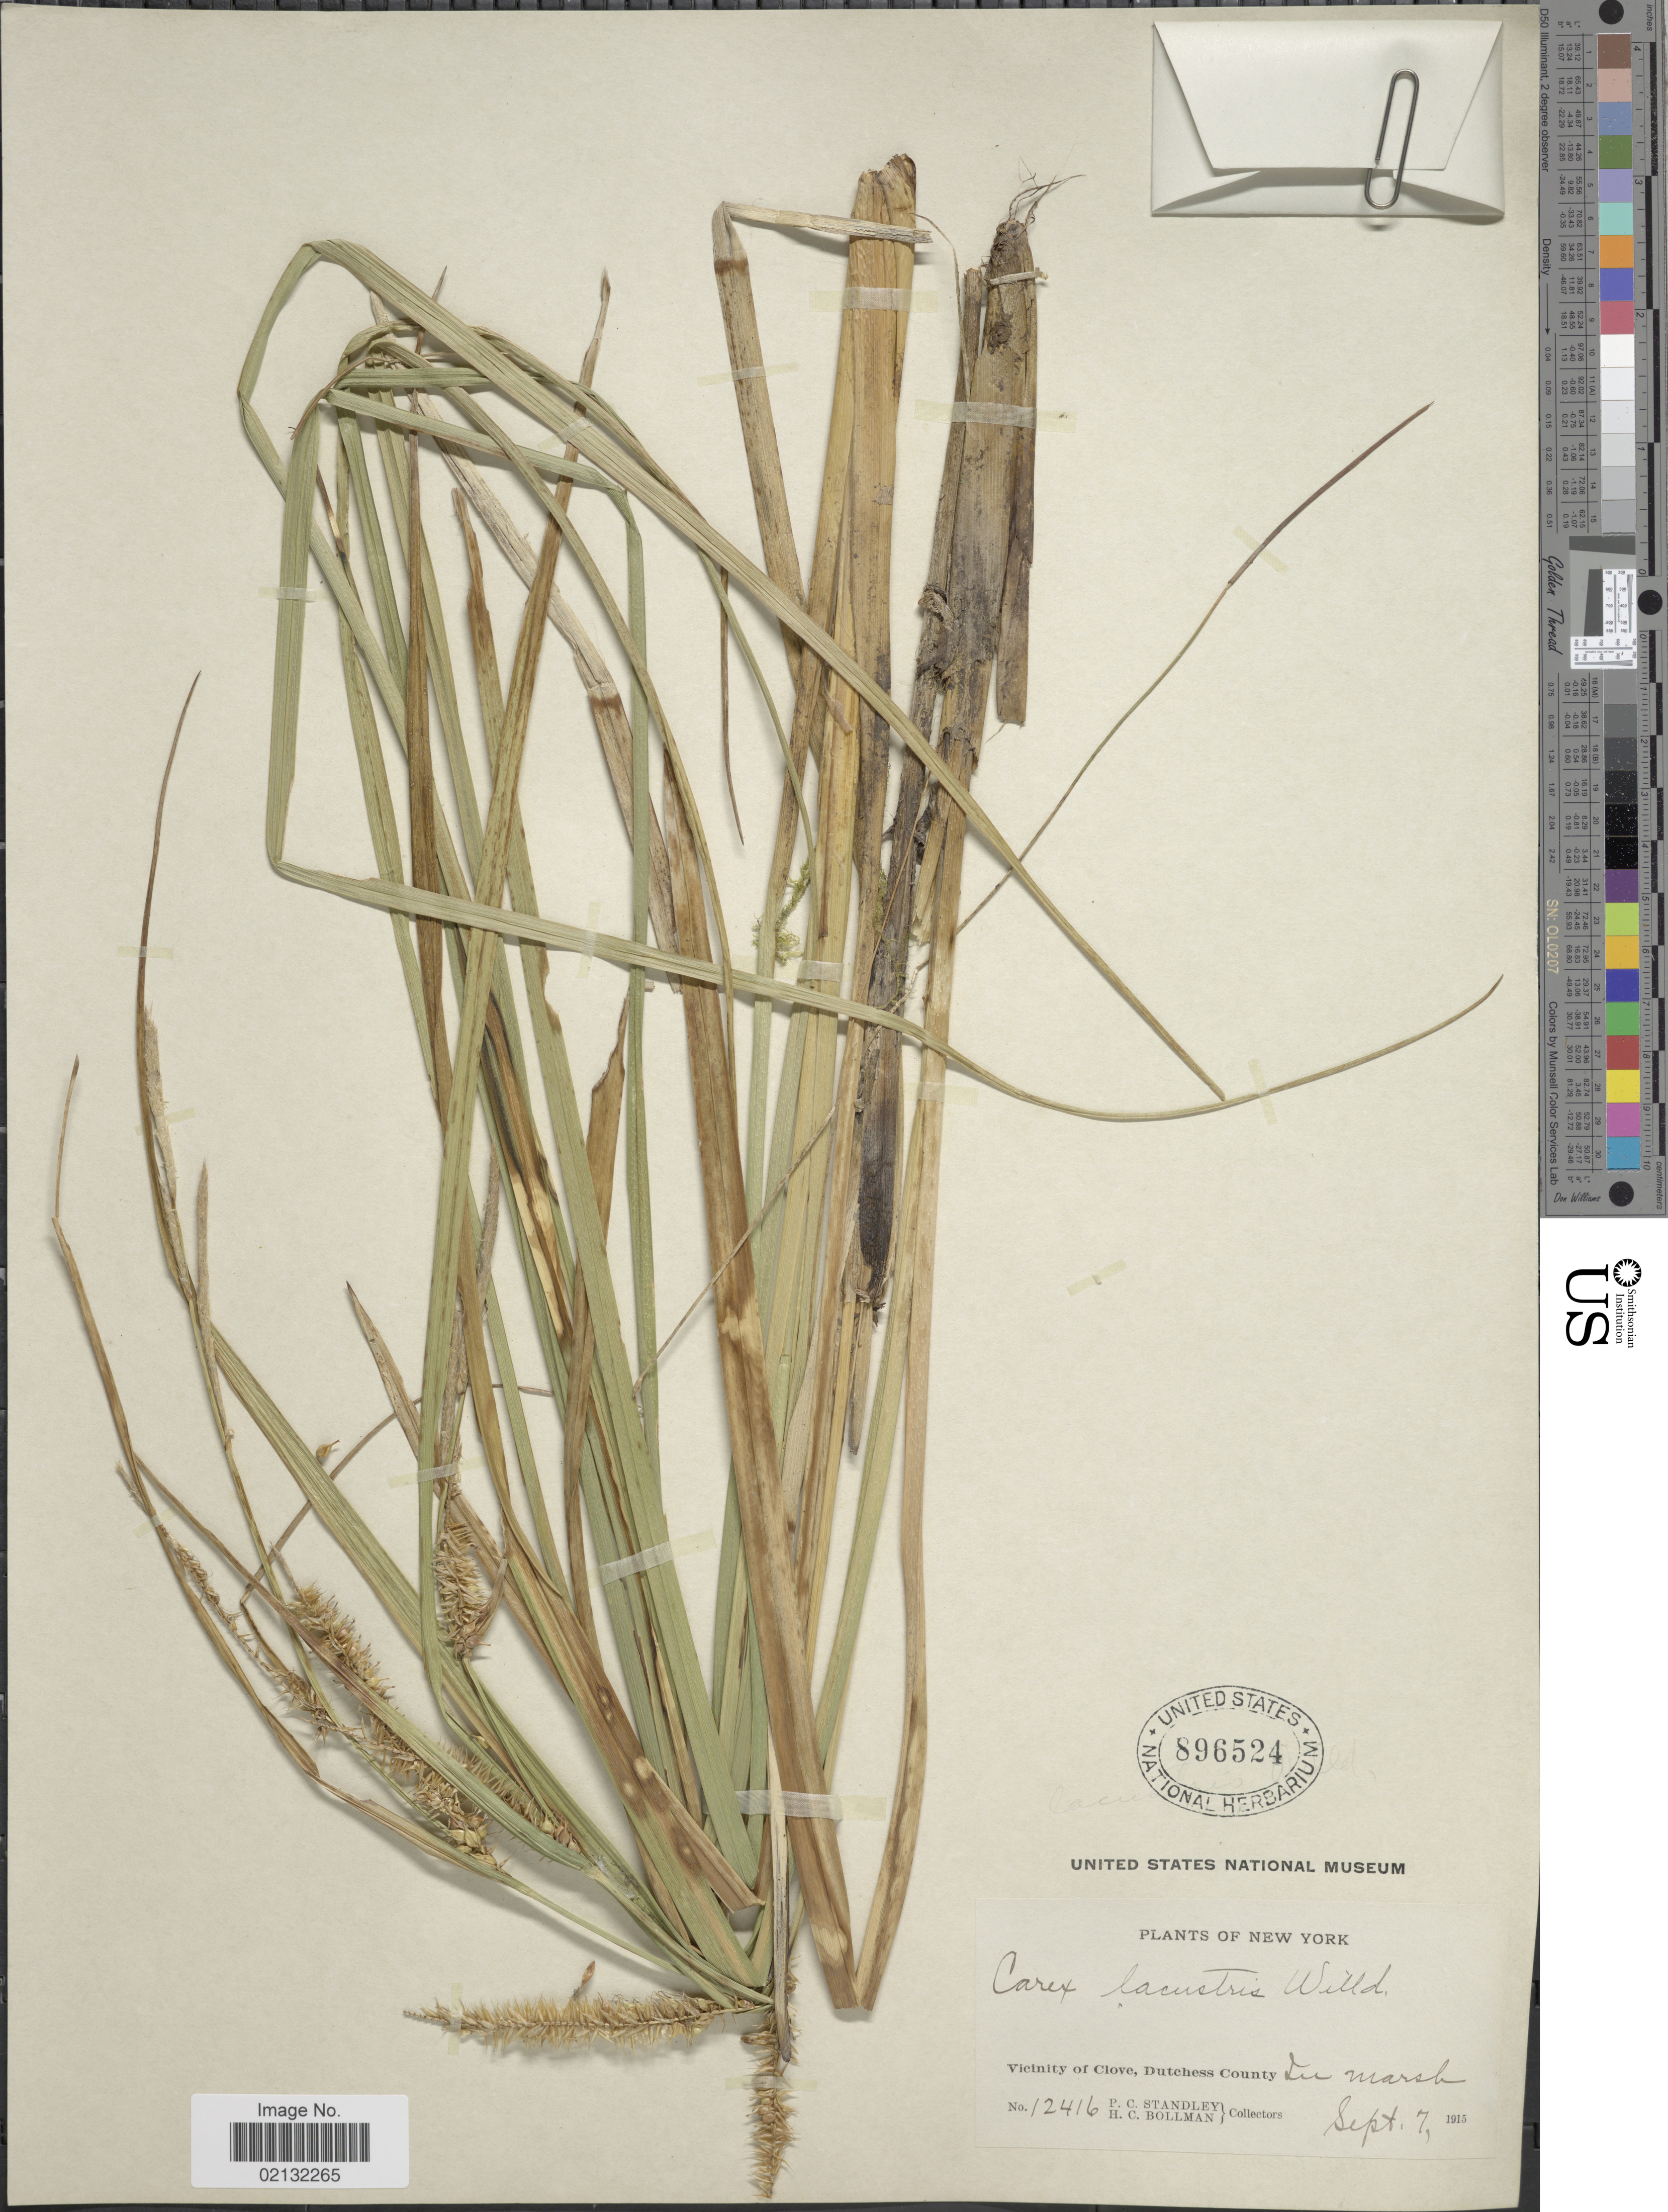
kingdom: Plantae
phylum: Tracheophyta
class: Liliopsida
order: Poales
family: Cyperaceae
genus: Carex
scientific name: Carex rostrata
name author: Stokes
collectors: P. C. Standley & H. C. Bollman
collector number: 12416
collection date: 1915-09-07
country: United States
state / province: New York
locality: Vicinity of Clove, Dutchess County, in marsh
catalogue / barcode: US 896524